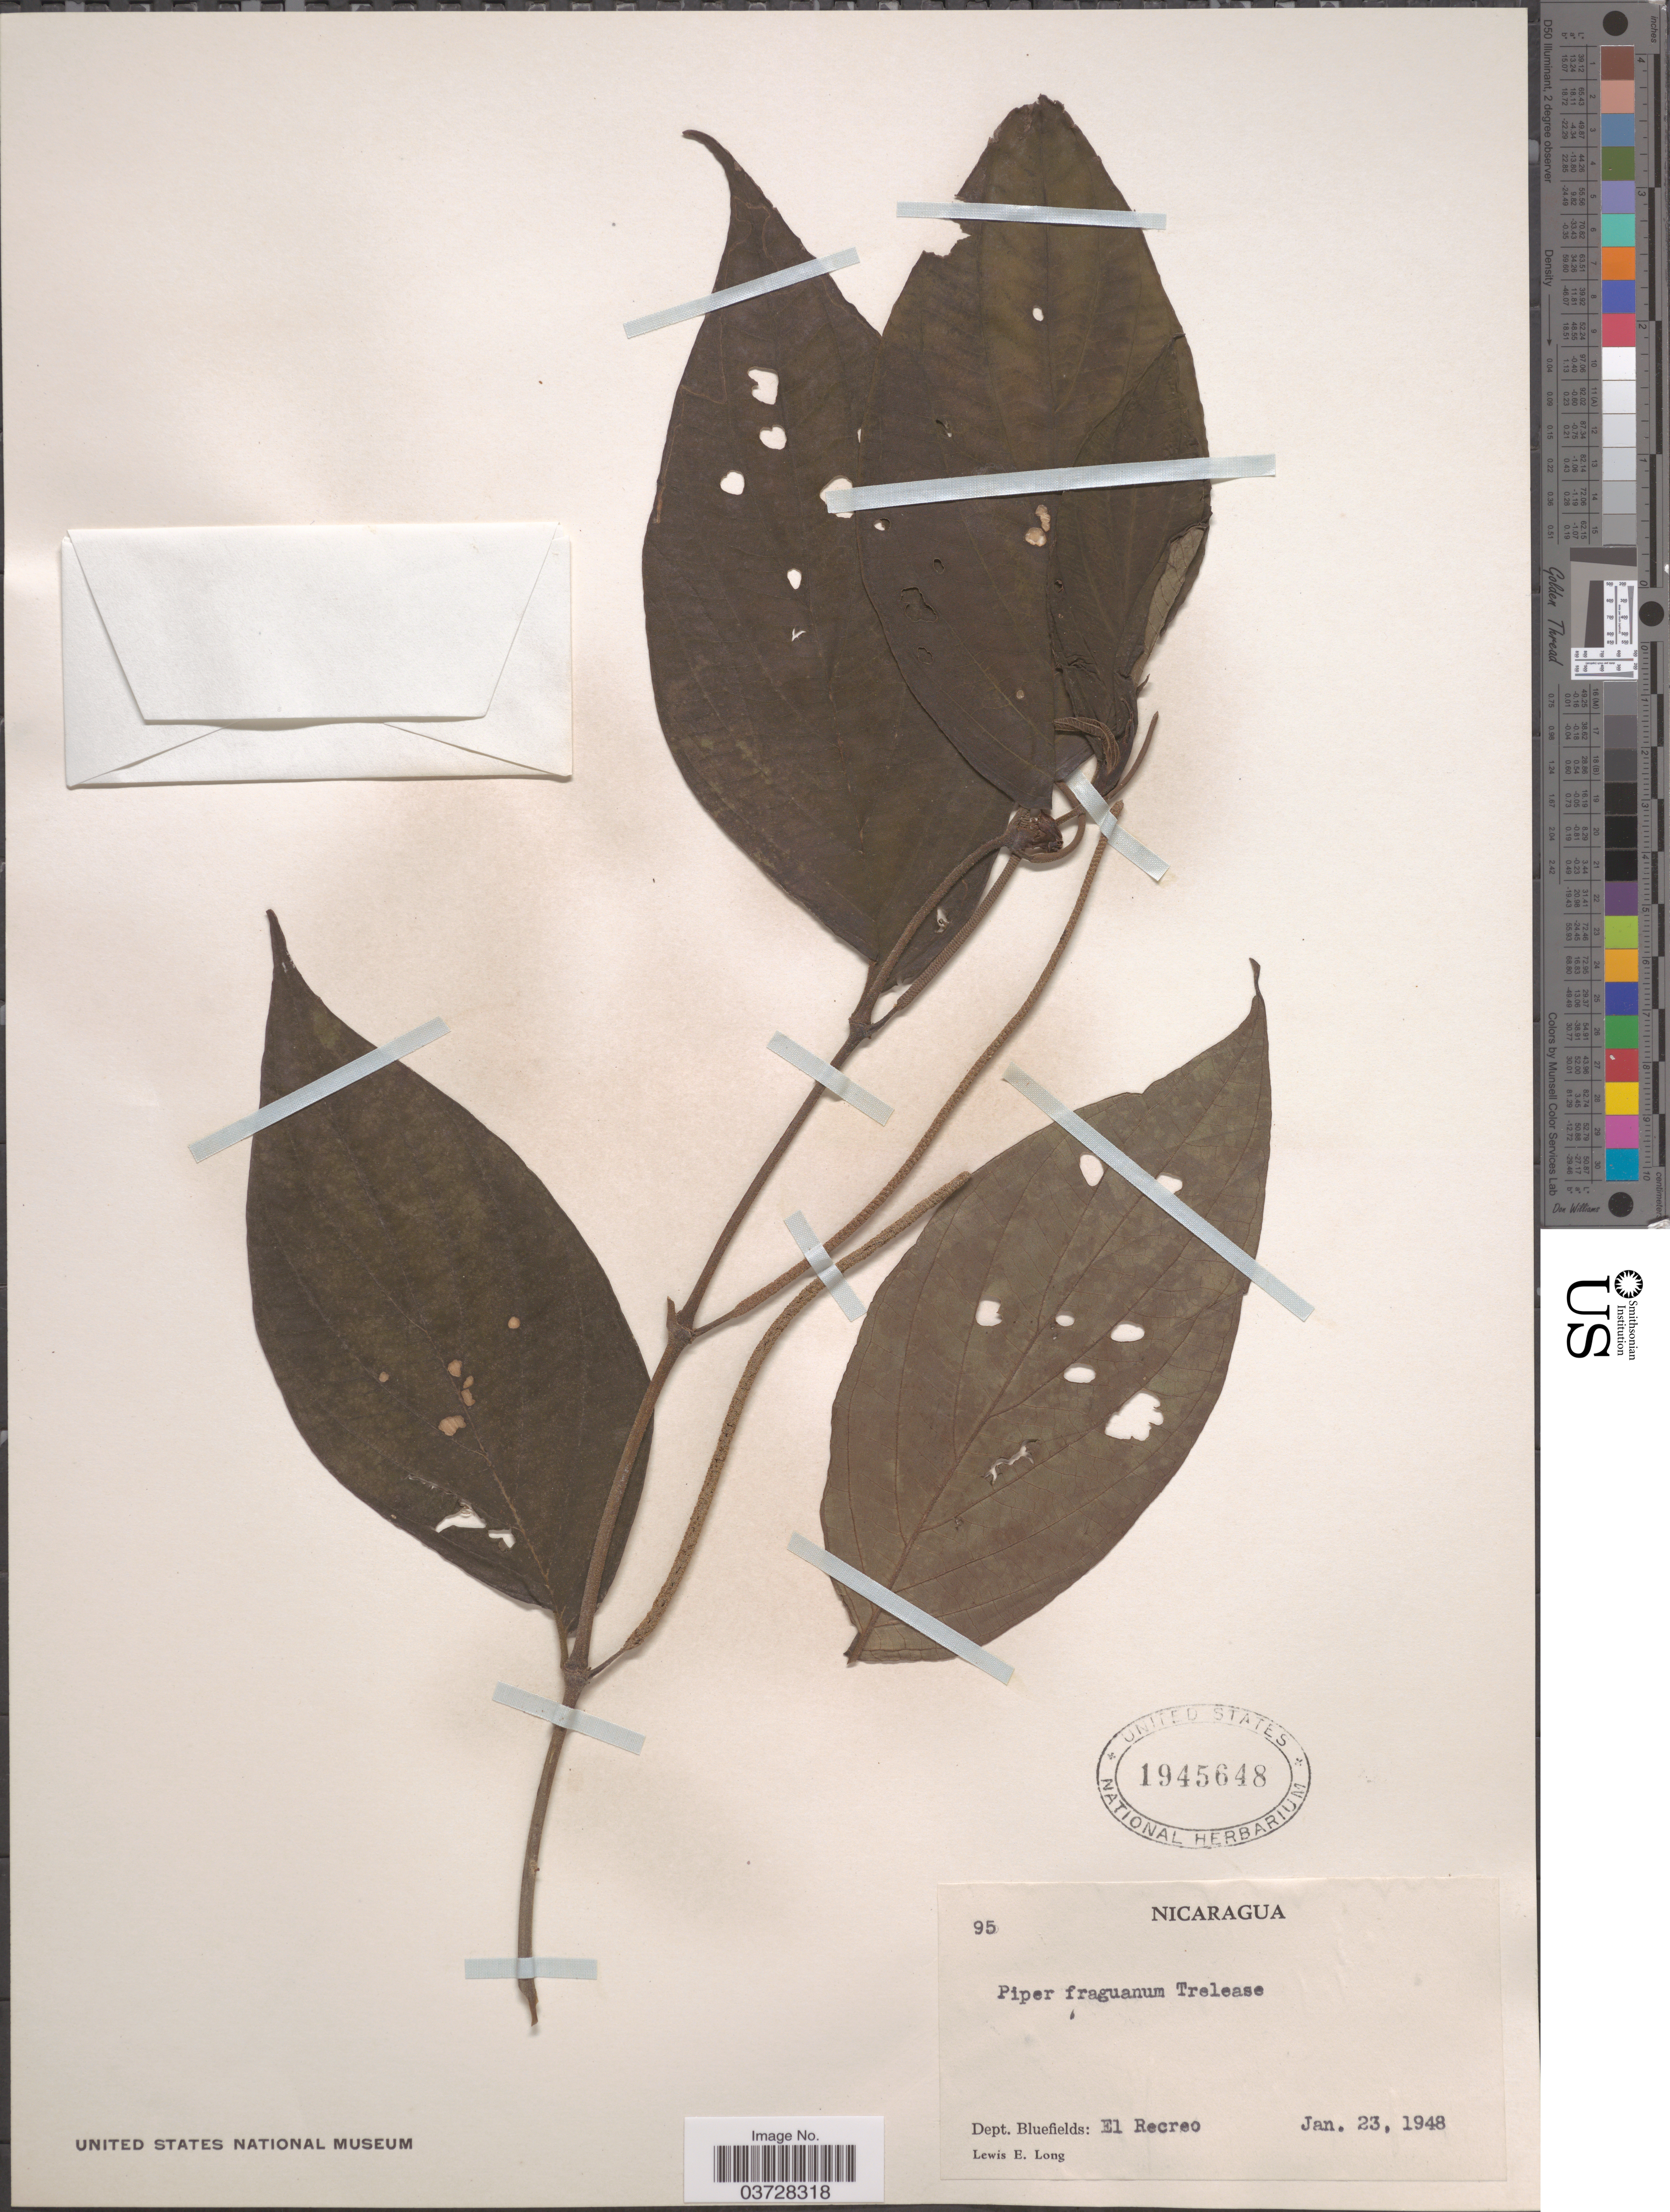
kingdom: Plantae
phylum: Tracheophyta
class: Magnoliopsida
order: Piperales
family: Piperaceae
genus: Piper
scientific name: Piper fraguanum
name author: Trel.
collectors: L. E. Long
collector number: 95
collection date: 1948-01-23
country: Nicaragua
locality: Dept. Bluefields: El Recreo.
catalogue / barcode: US 1945648